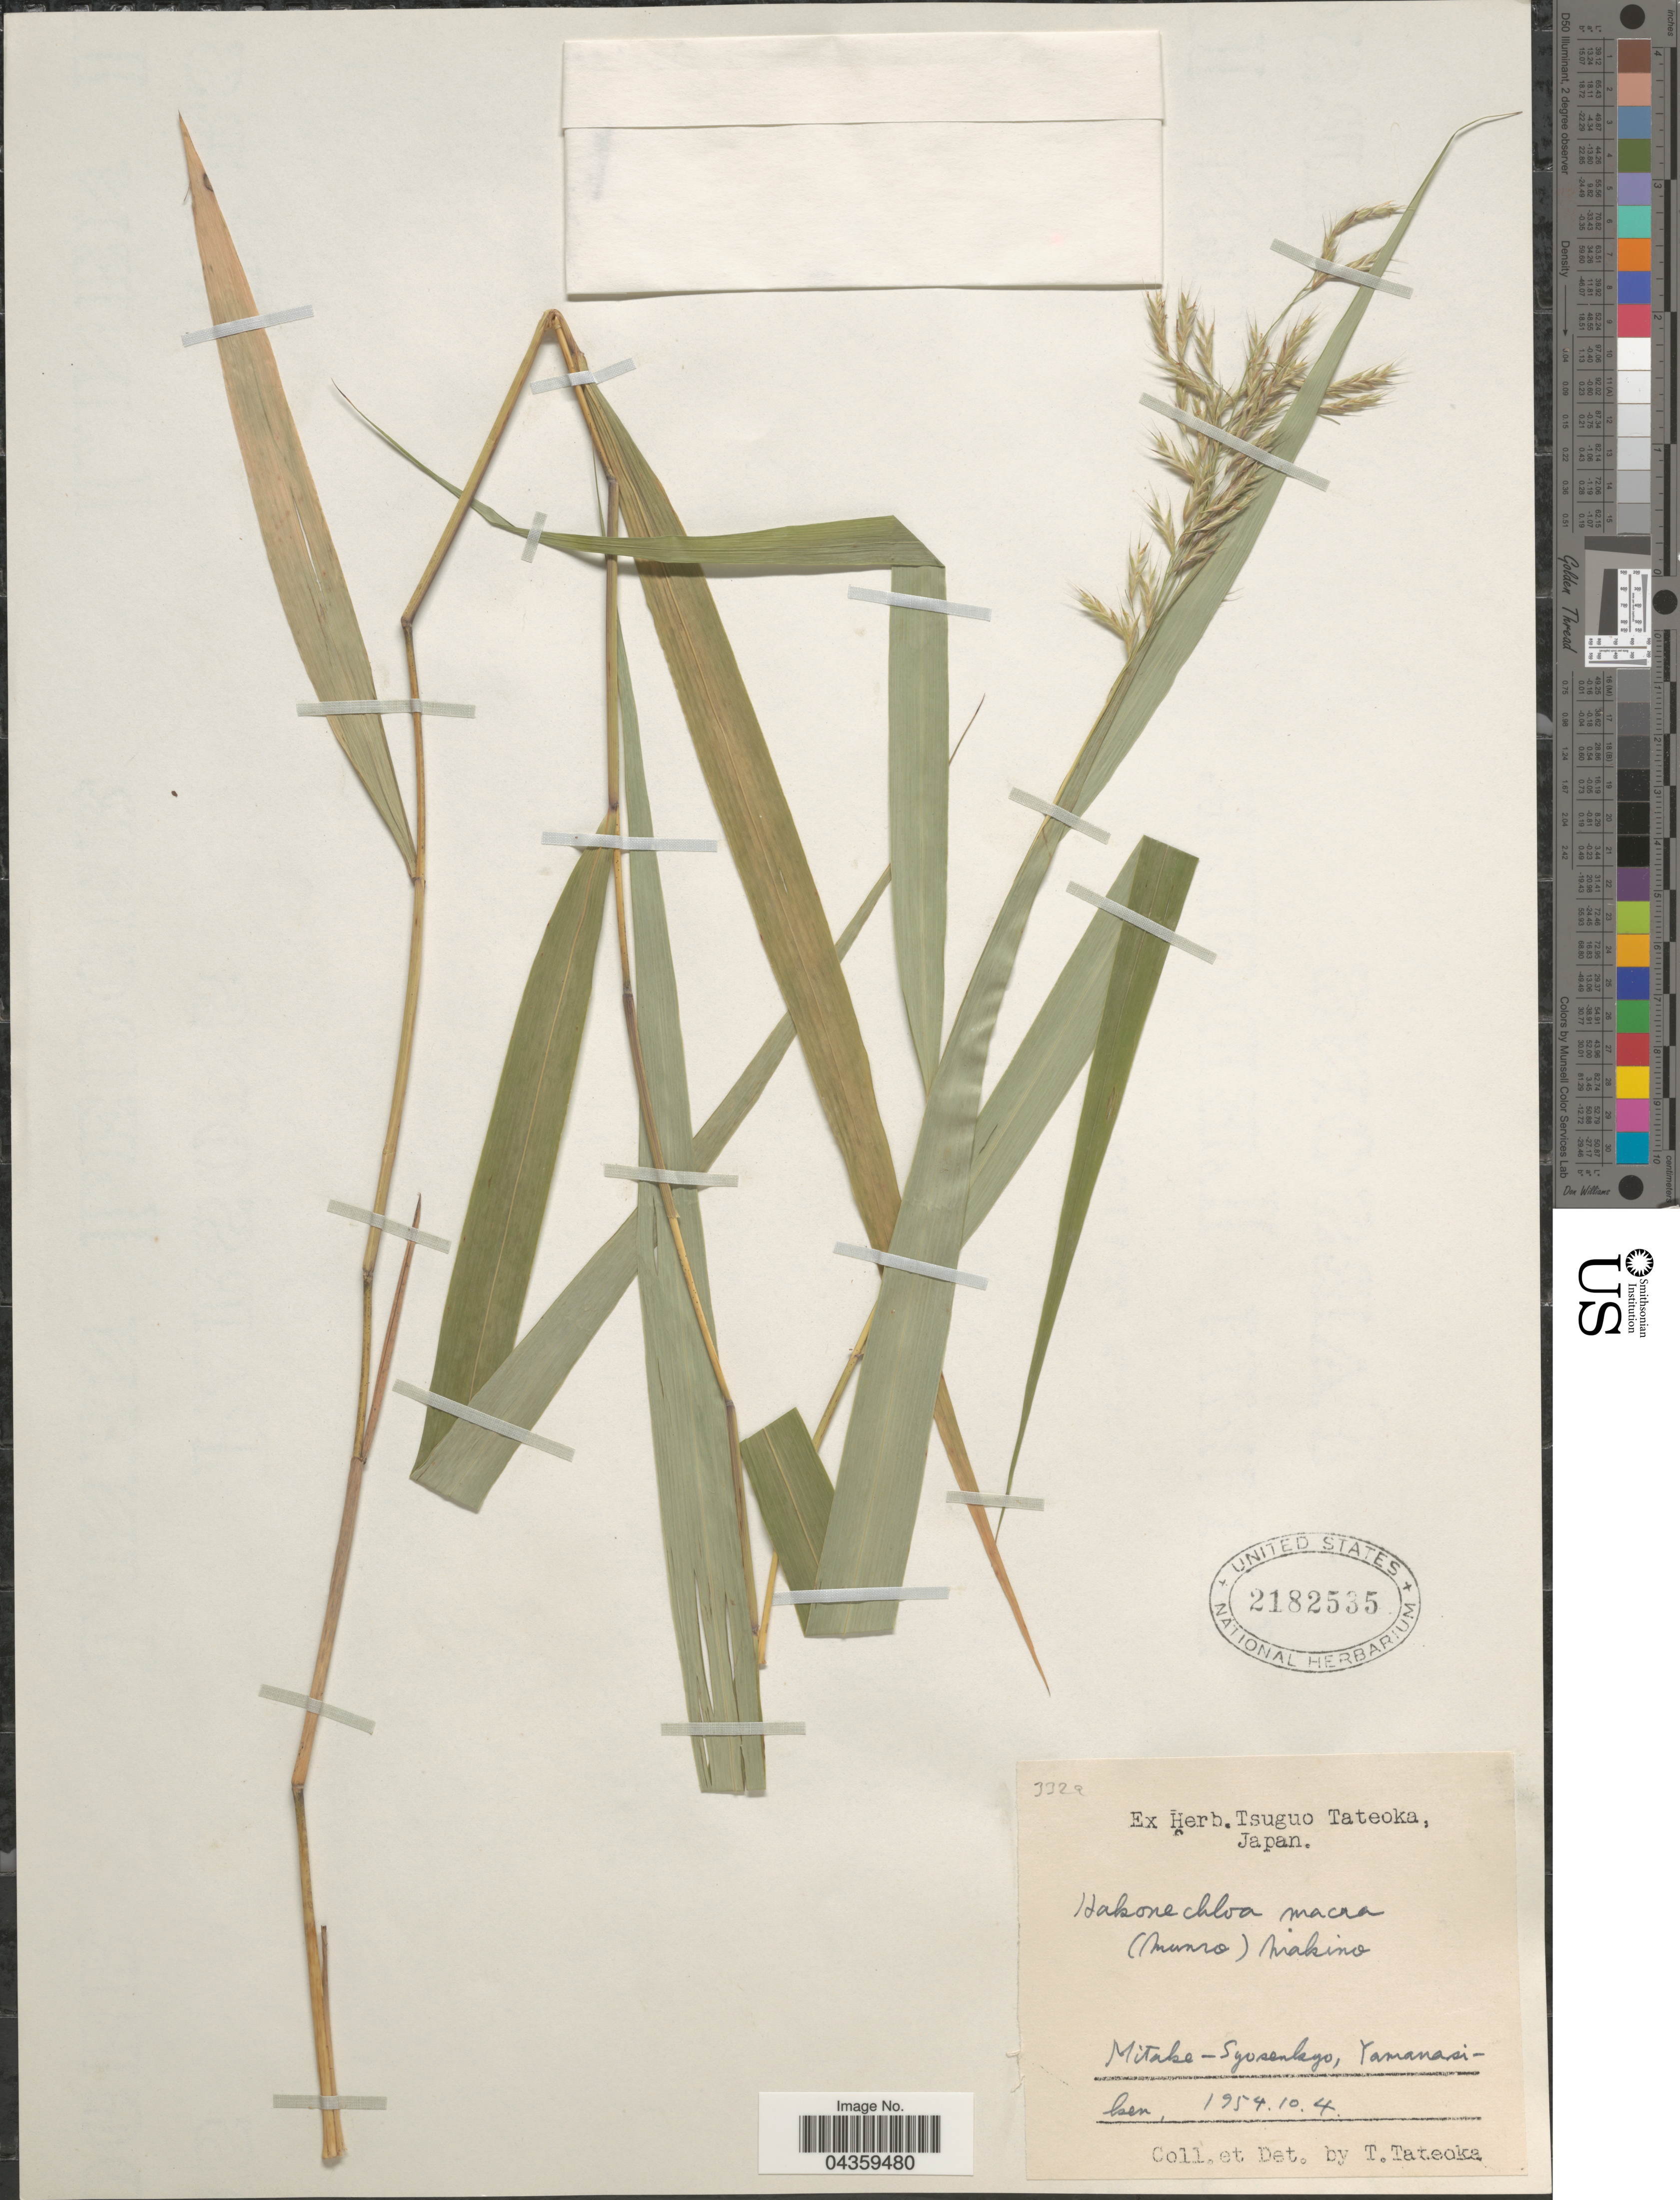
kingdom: Plantae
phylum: Tracheophyta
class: Liliopsida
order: Poales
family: Poaceae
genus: Hakonechloa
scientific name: Hakonechloa macra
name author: (Munro) Honda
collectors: T. Teteoka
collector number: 332a?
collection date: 1954-10-04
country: Japan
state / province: Yamanasi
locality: Mitake-Syosenkyo, Yamanasi-ken.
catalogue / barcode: US 2182535